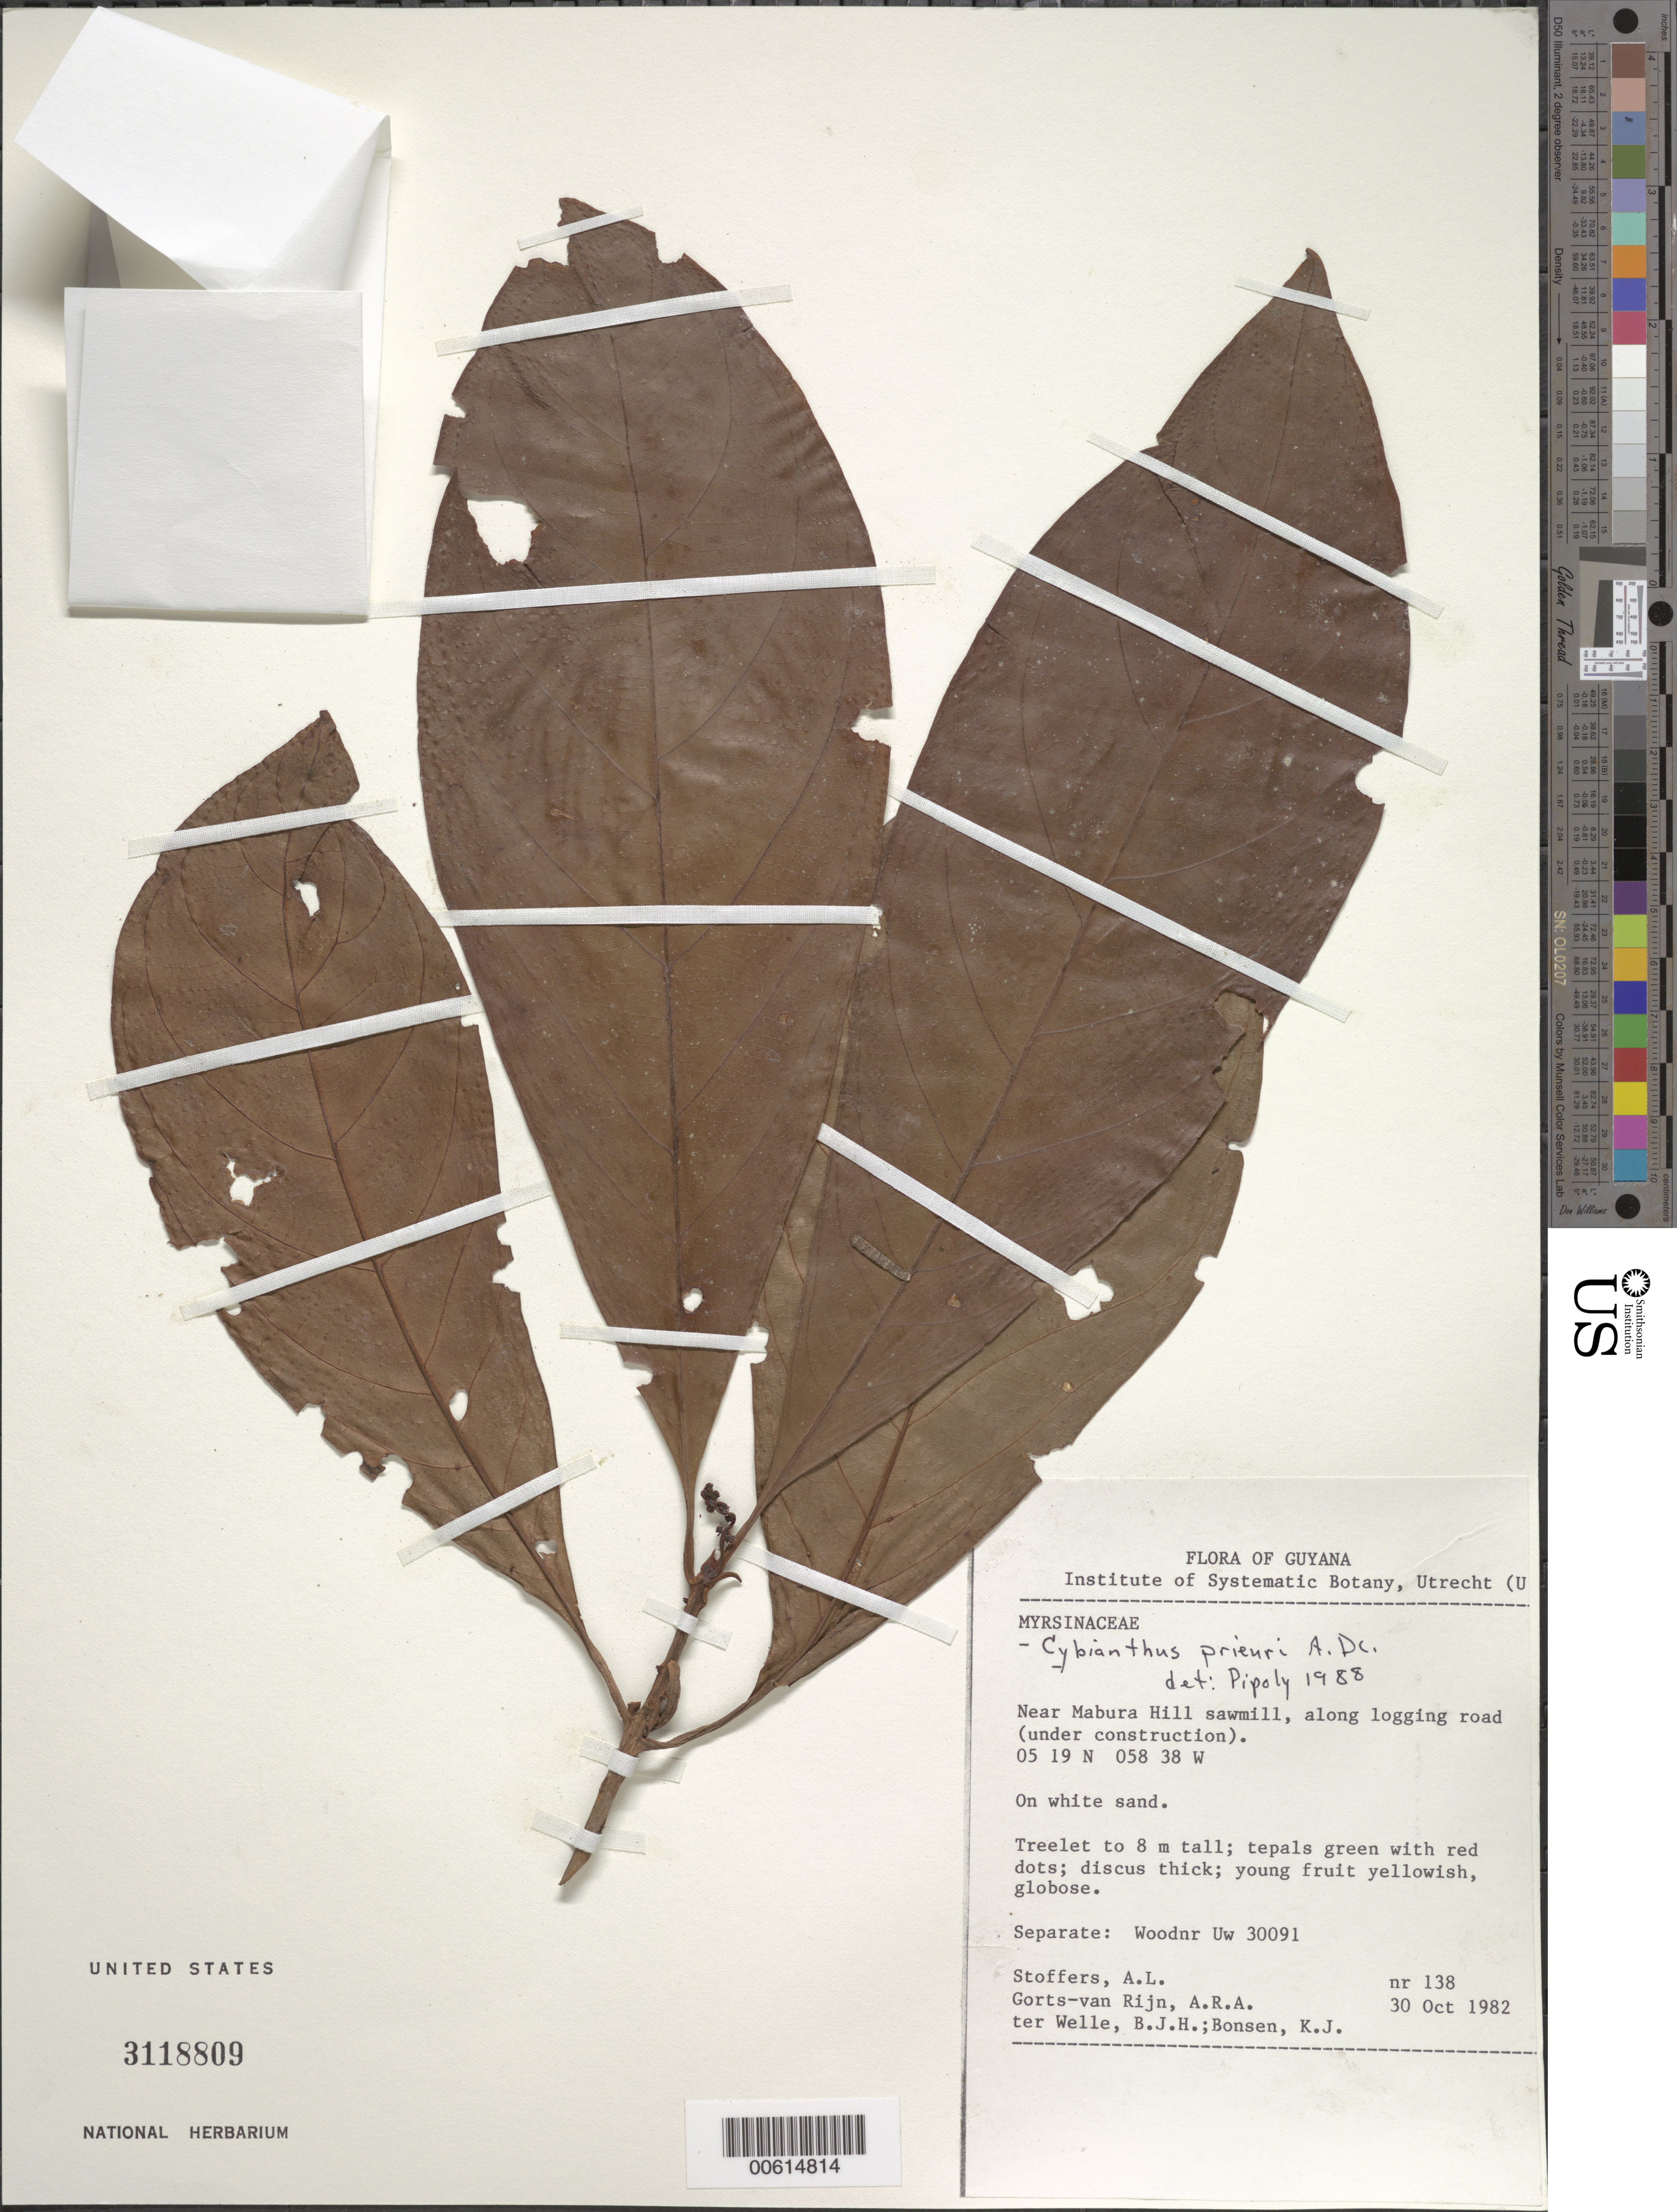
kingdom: Plantae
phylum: Tracheophyta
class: Magnoliopsida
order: Ericales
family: Primulaceae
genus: Cybianthus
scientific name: Cybianthus prieurii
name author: A. DC.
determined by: Pipoly, J. J., III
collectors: A. Stoffers, A. .R. A. Görts-van Rijn, B. Welle & K. Bonsen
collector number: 138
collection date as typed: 30-Oct-82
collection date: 1982-10-30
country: Guyana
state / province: U. Demerara-Berbice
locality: Mabura Hill, near sawmill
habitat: Along logging road (under construction), on white sand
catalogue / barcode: US 3118809